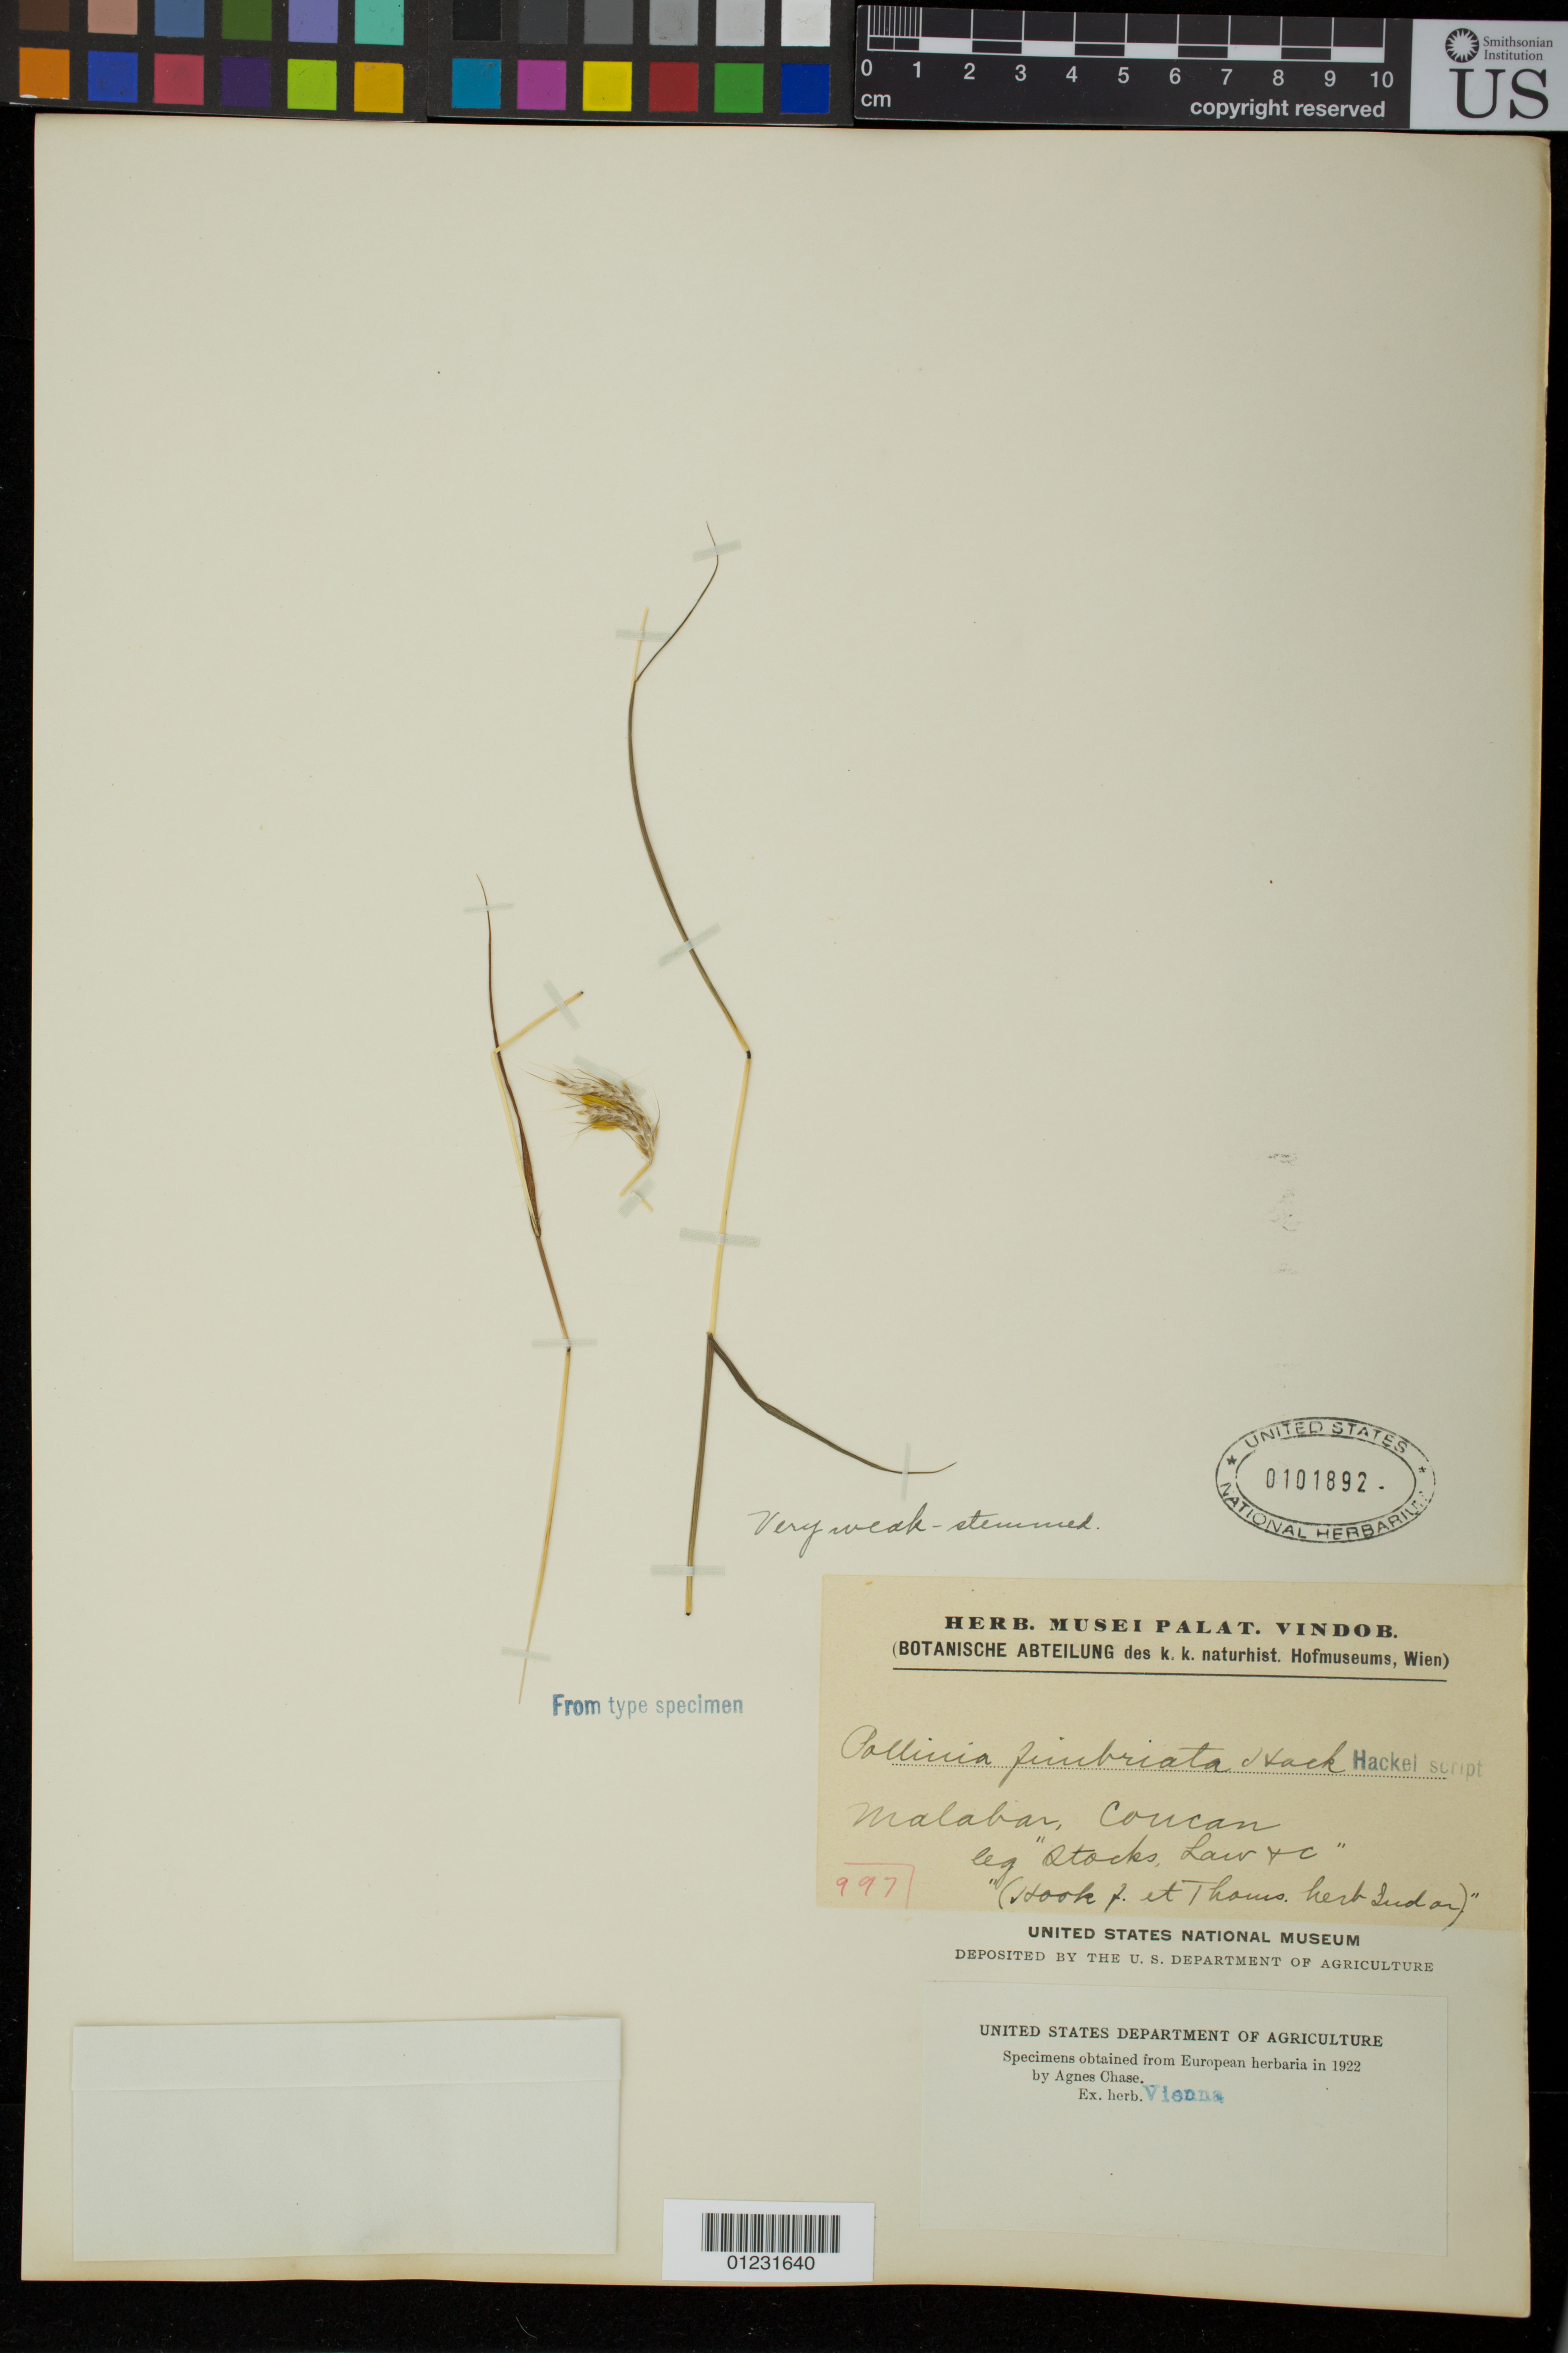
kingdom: Plantae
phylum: Tracheophyta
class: Liliopsida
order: Poales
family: Poaceae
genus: Pollinia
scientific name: Pollinia fimbriata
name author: Hack.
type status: Type Collection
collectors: J. Stocks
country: India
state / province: Kerala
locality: Malabar, Concan.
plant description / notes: Fragmentary material of type specimen ex herb. Hackel.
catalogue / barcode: US 101892